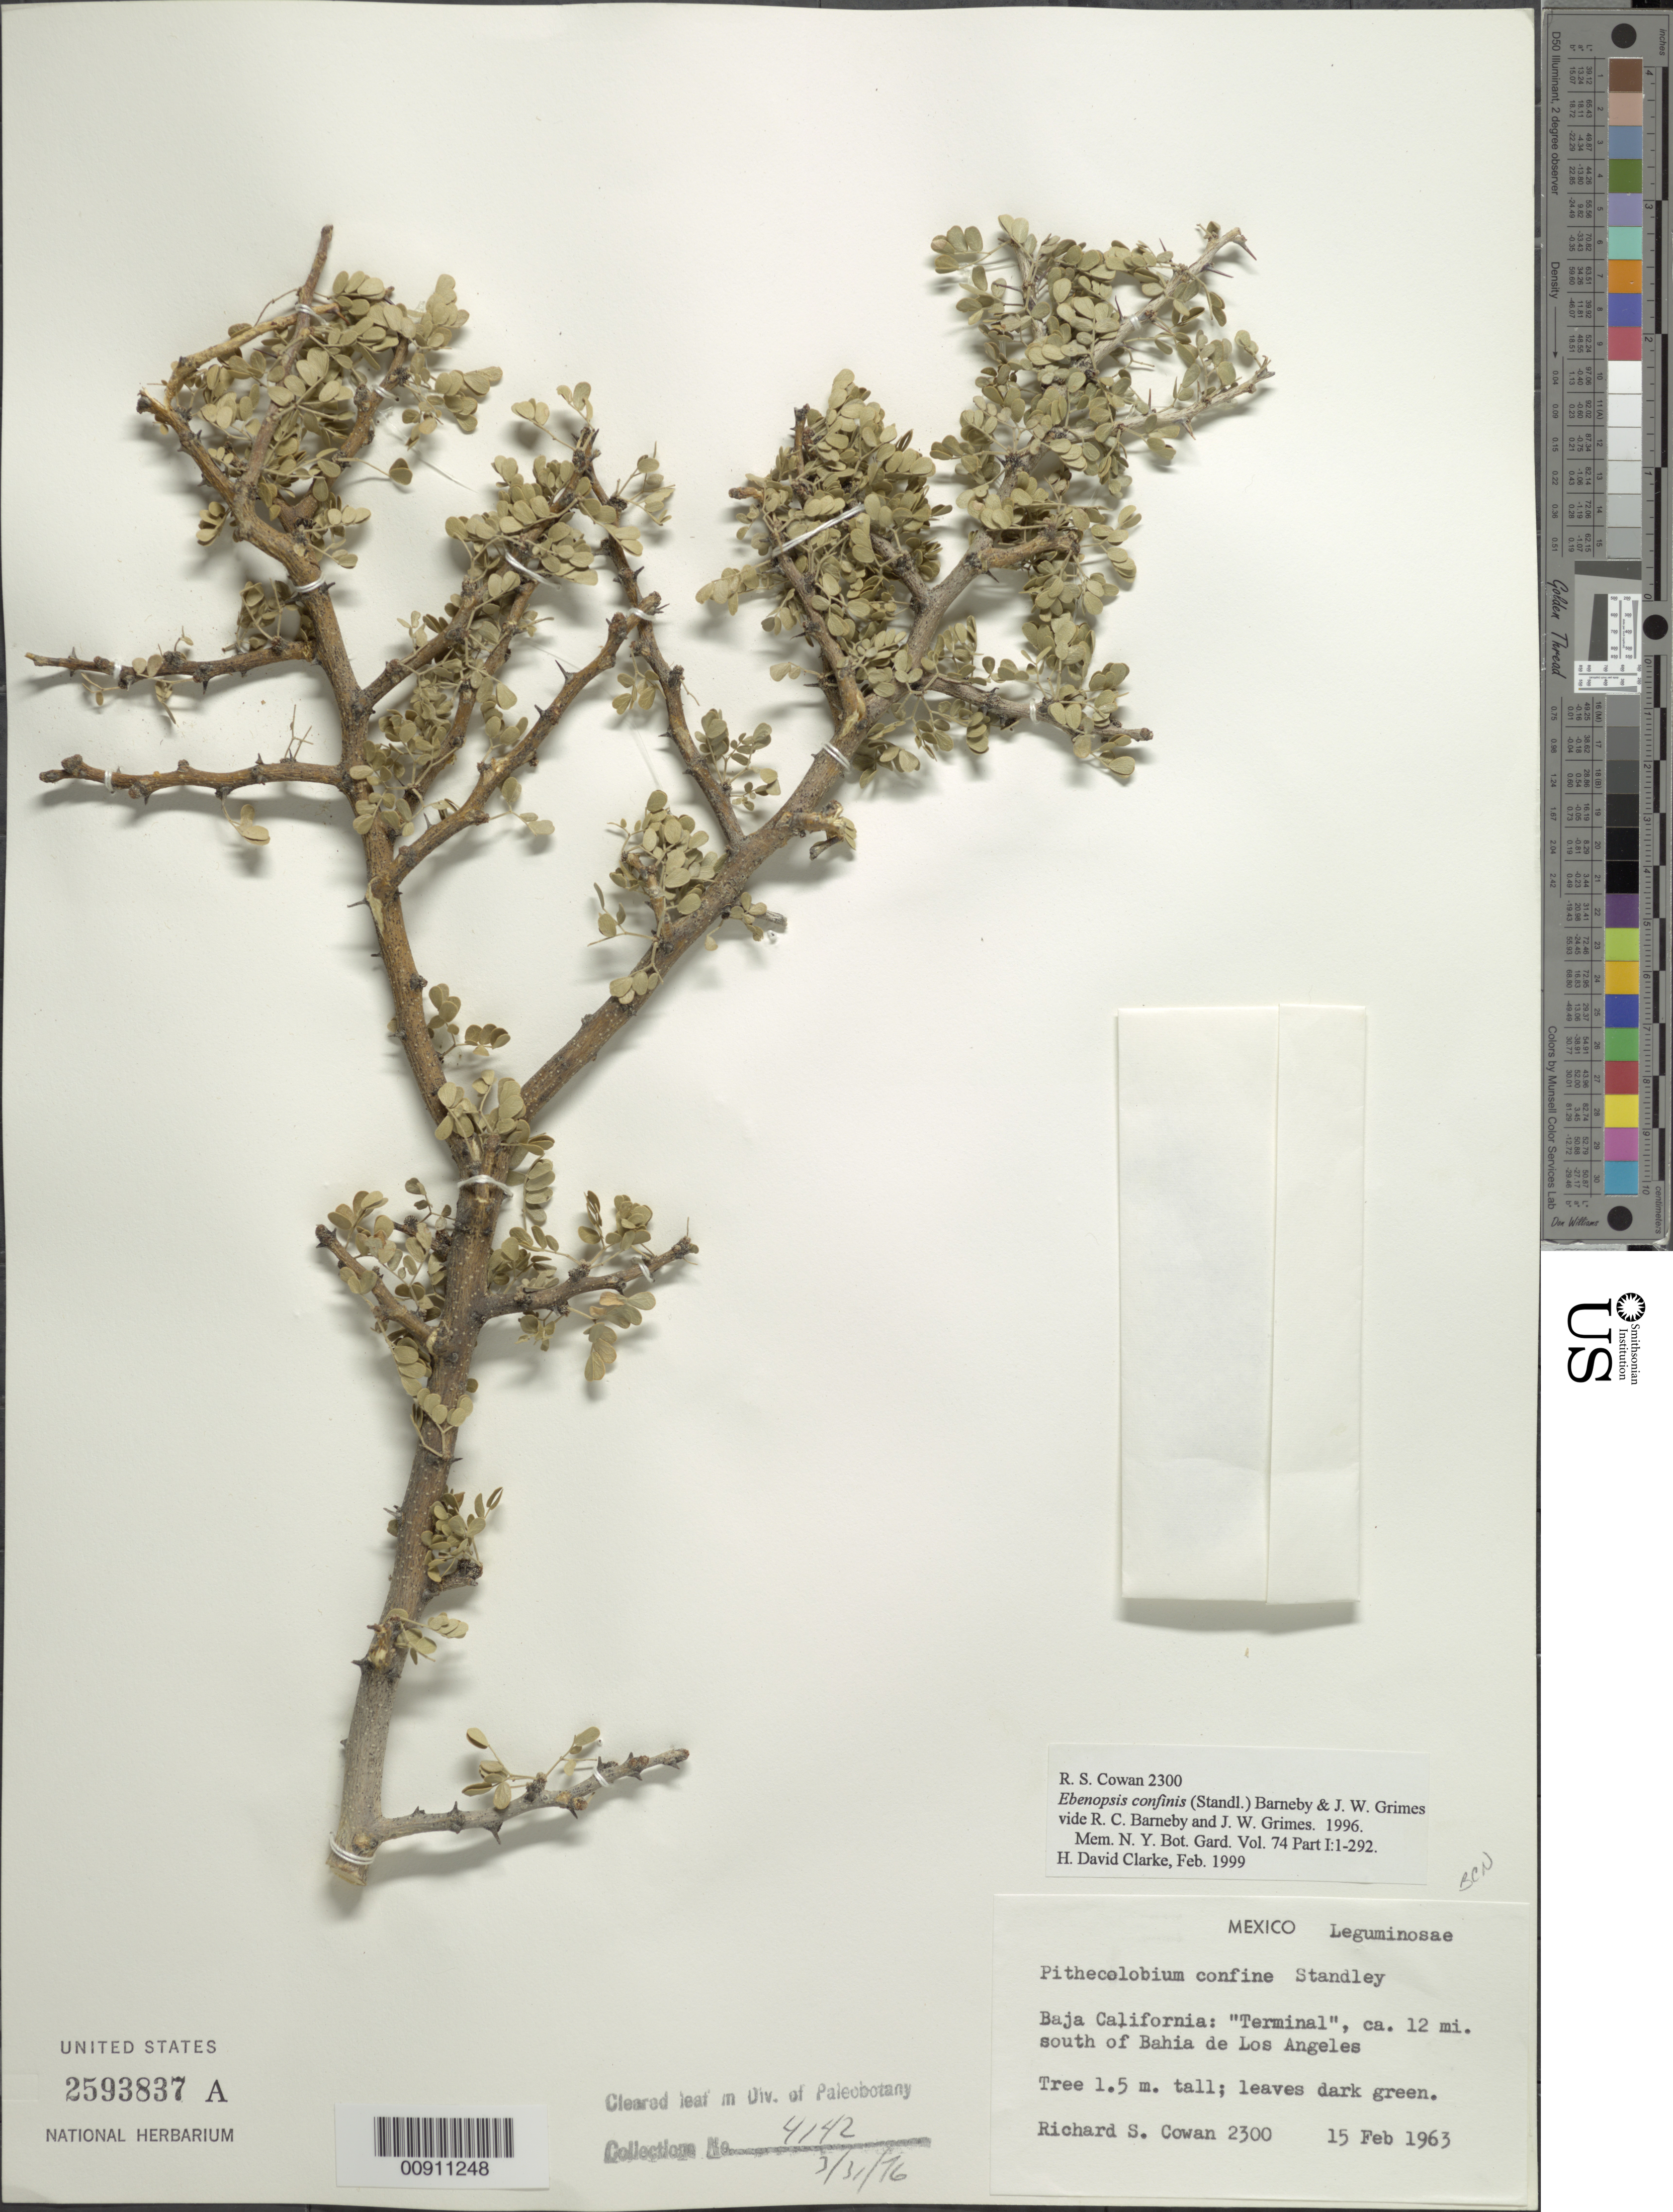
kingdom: Plantae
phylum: Tracheophyta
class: Magnoliopsida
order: Fabales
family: Fabaceae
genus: Ebenopsis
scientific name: Ebenopsis confinis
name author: (Standl.) Britton & Rose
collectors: R. S. Cowan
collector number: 2300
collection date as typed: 15 Feb 1963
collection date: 1963-02-15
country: Mexico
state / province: Baja California Norte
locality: Baja California: "Terminal", ca. 12 mi. south of Bahía de Los Angeles.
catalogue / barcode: US 2593837A